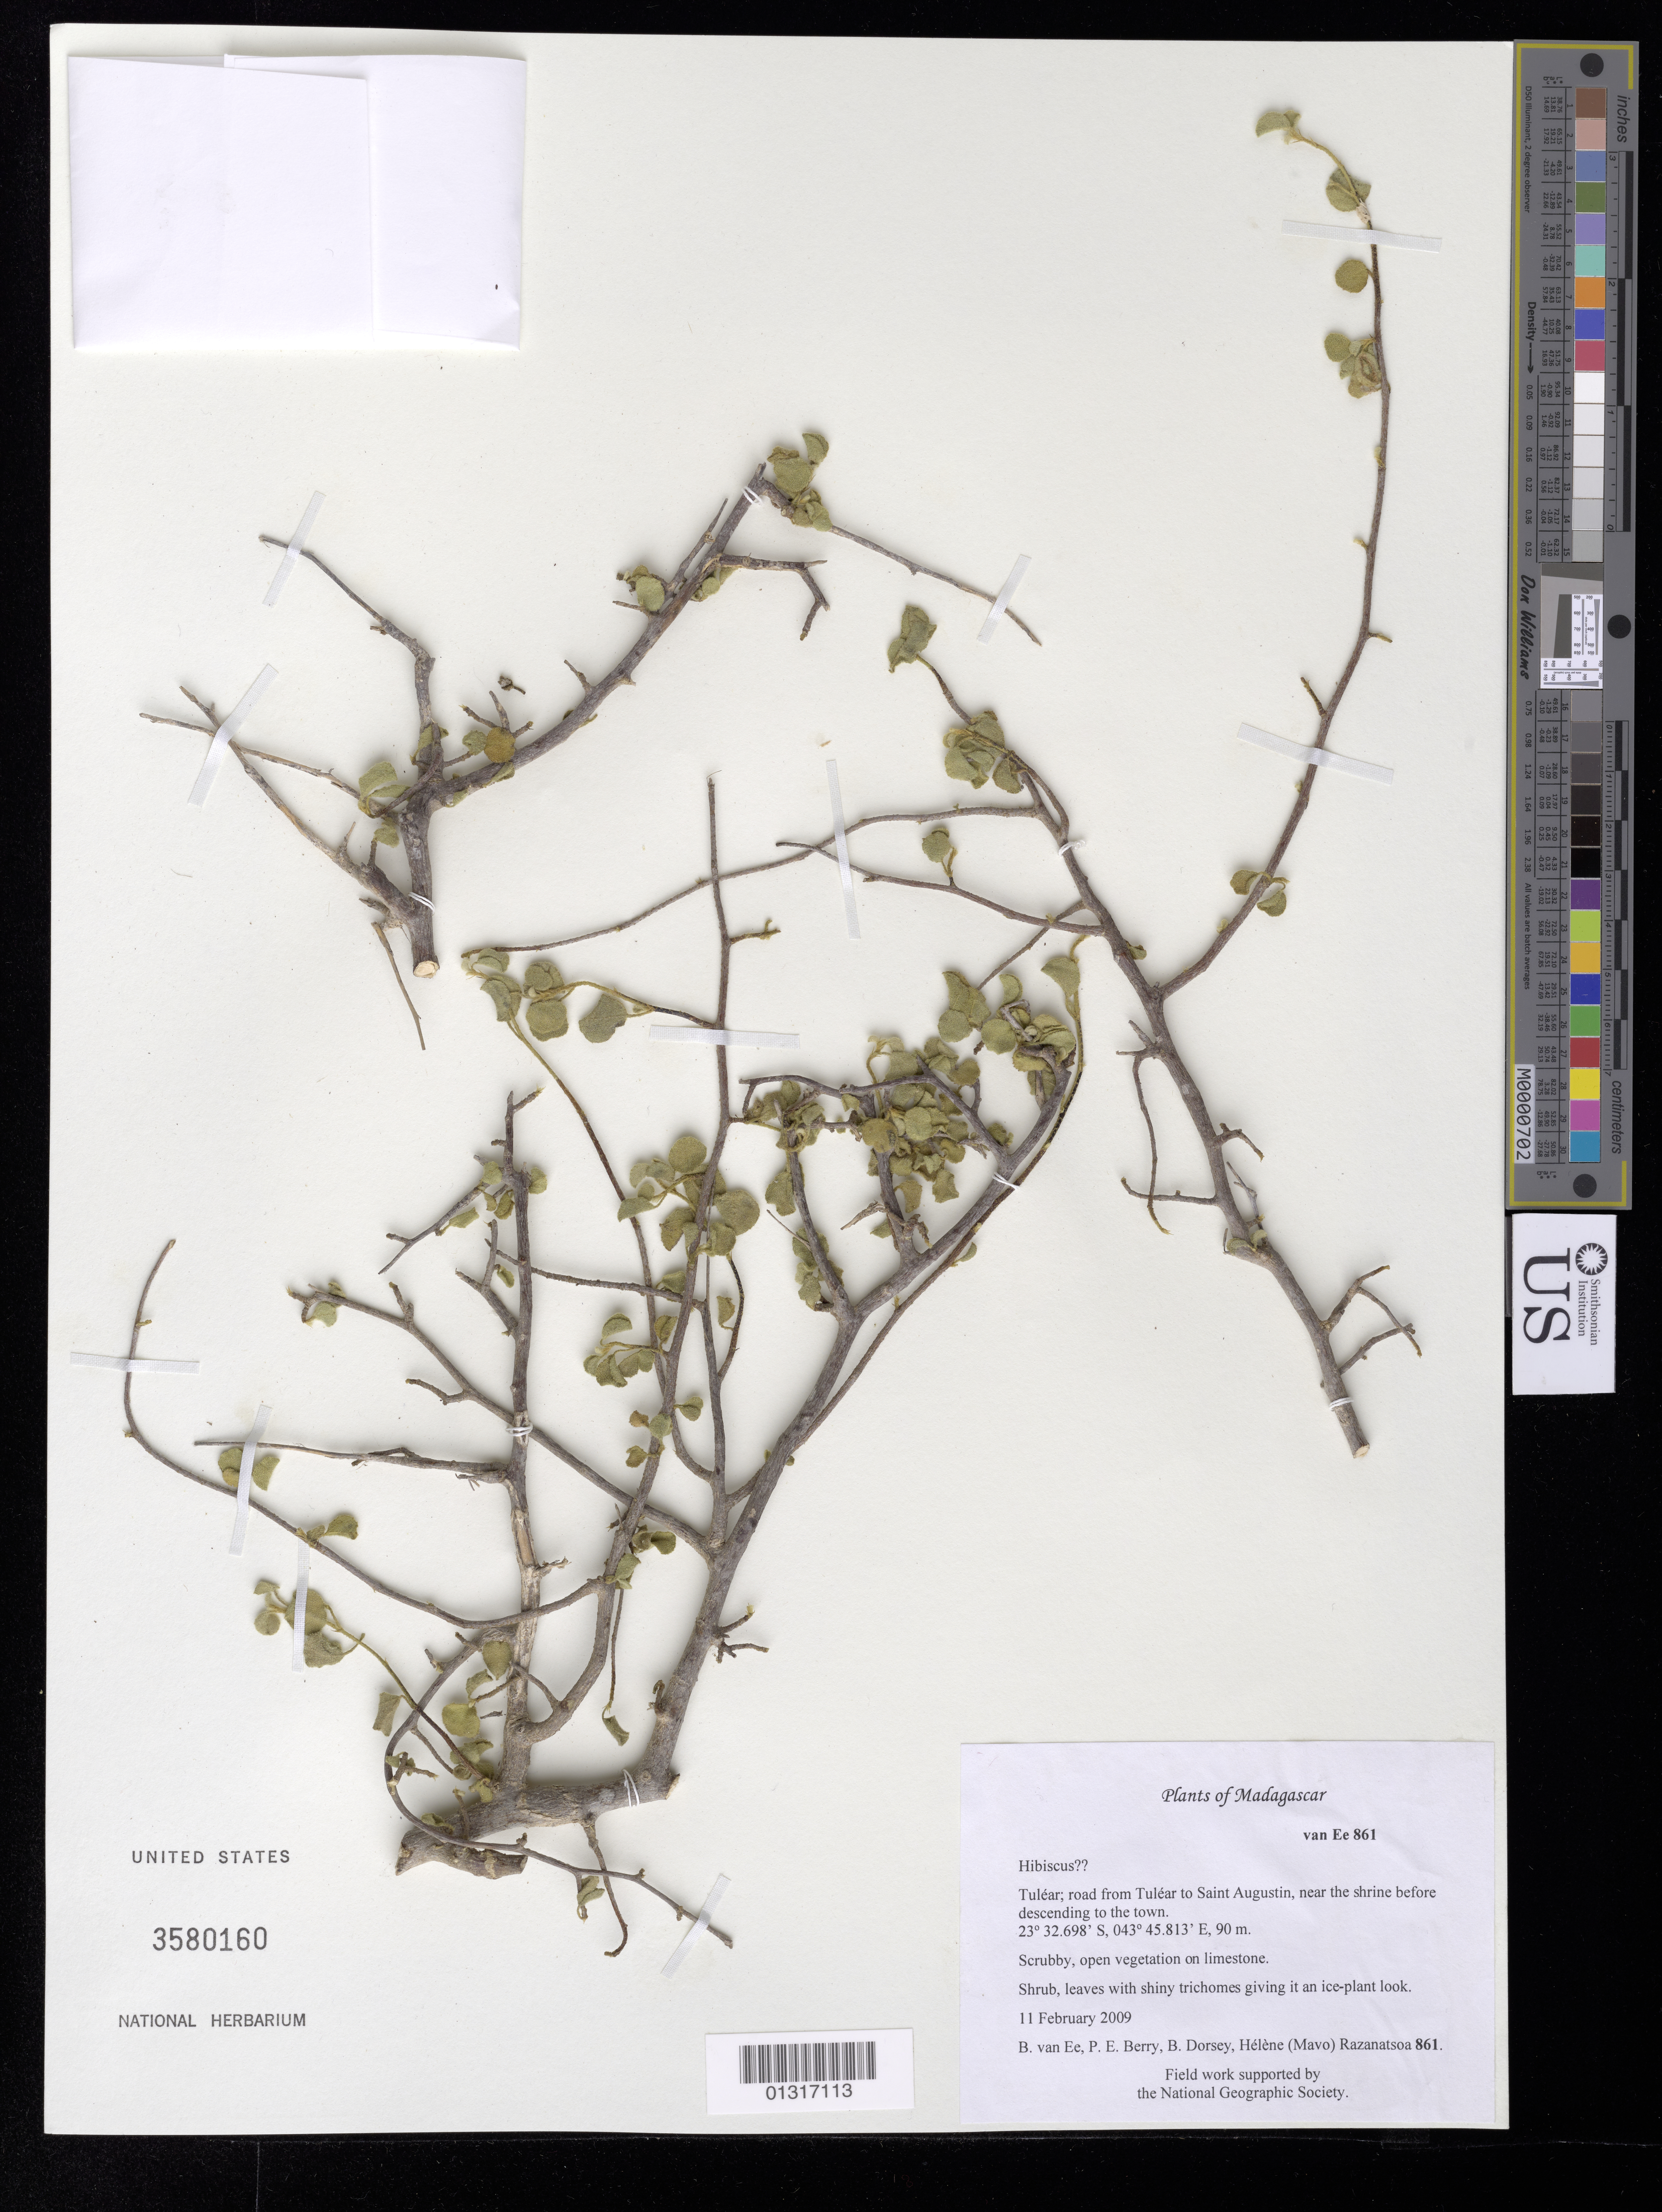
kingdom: Plantae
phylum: Tracheophyta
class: Magnoliopsida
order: Malvales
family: Malvaceae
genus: Hibiscus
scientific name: Hibiscus x sp.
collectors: B. van Ee, P. E. Berry, B. Dorsey & H. Razanatsoa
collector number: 861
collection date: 2009-02-09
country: Madagascar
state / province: Atsimo-Andrefana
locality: road from Tulear to Saint Augustin, near the shrine before descending to the town.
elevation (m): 90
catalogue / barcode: US 3580160